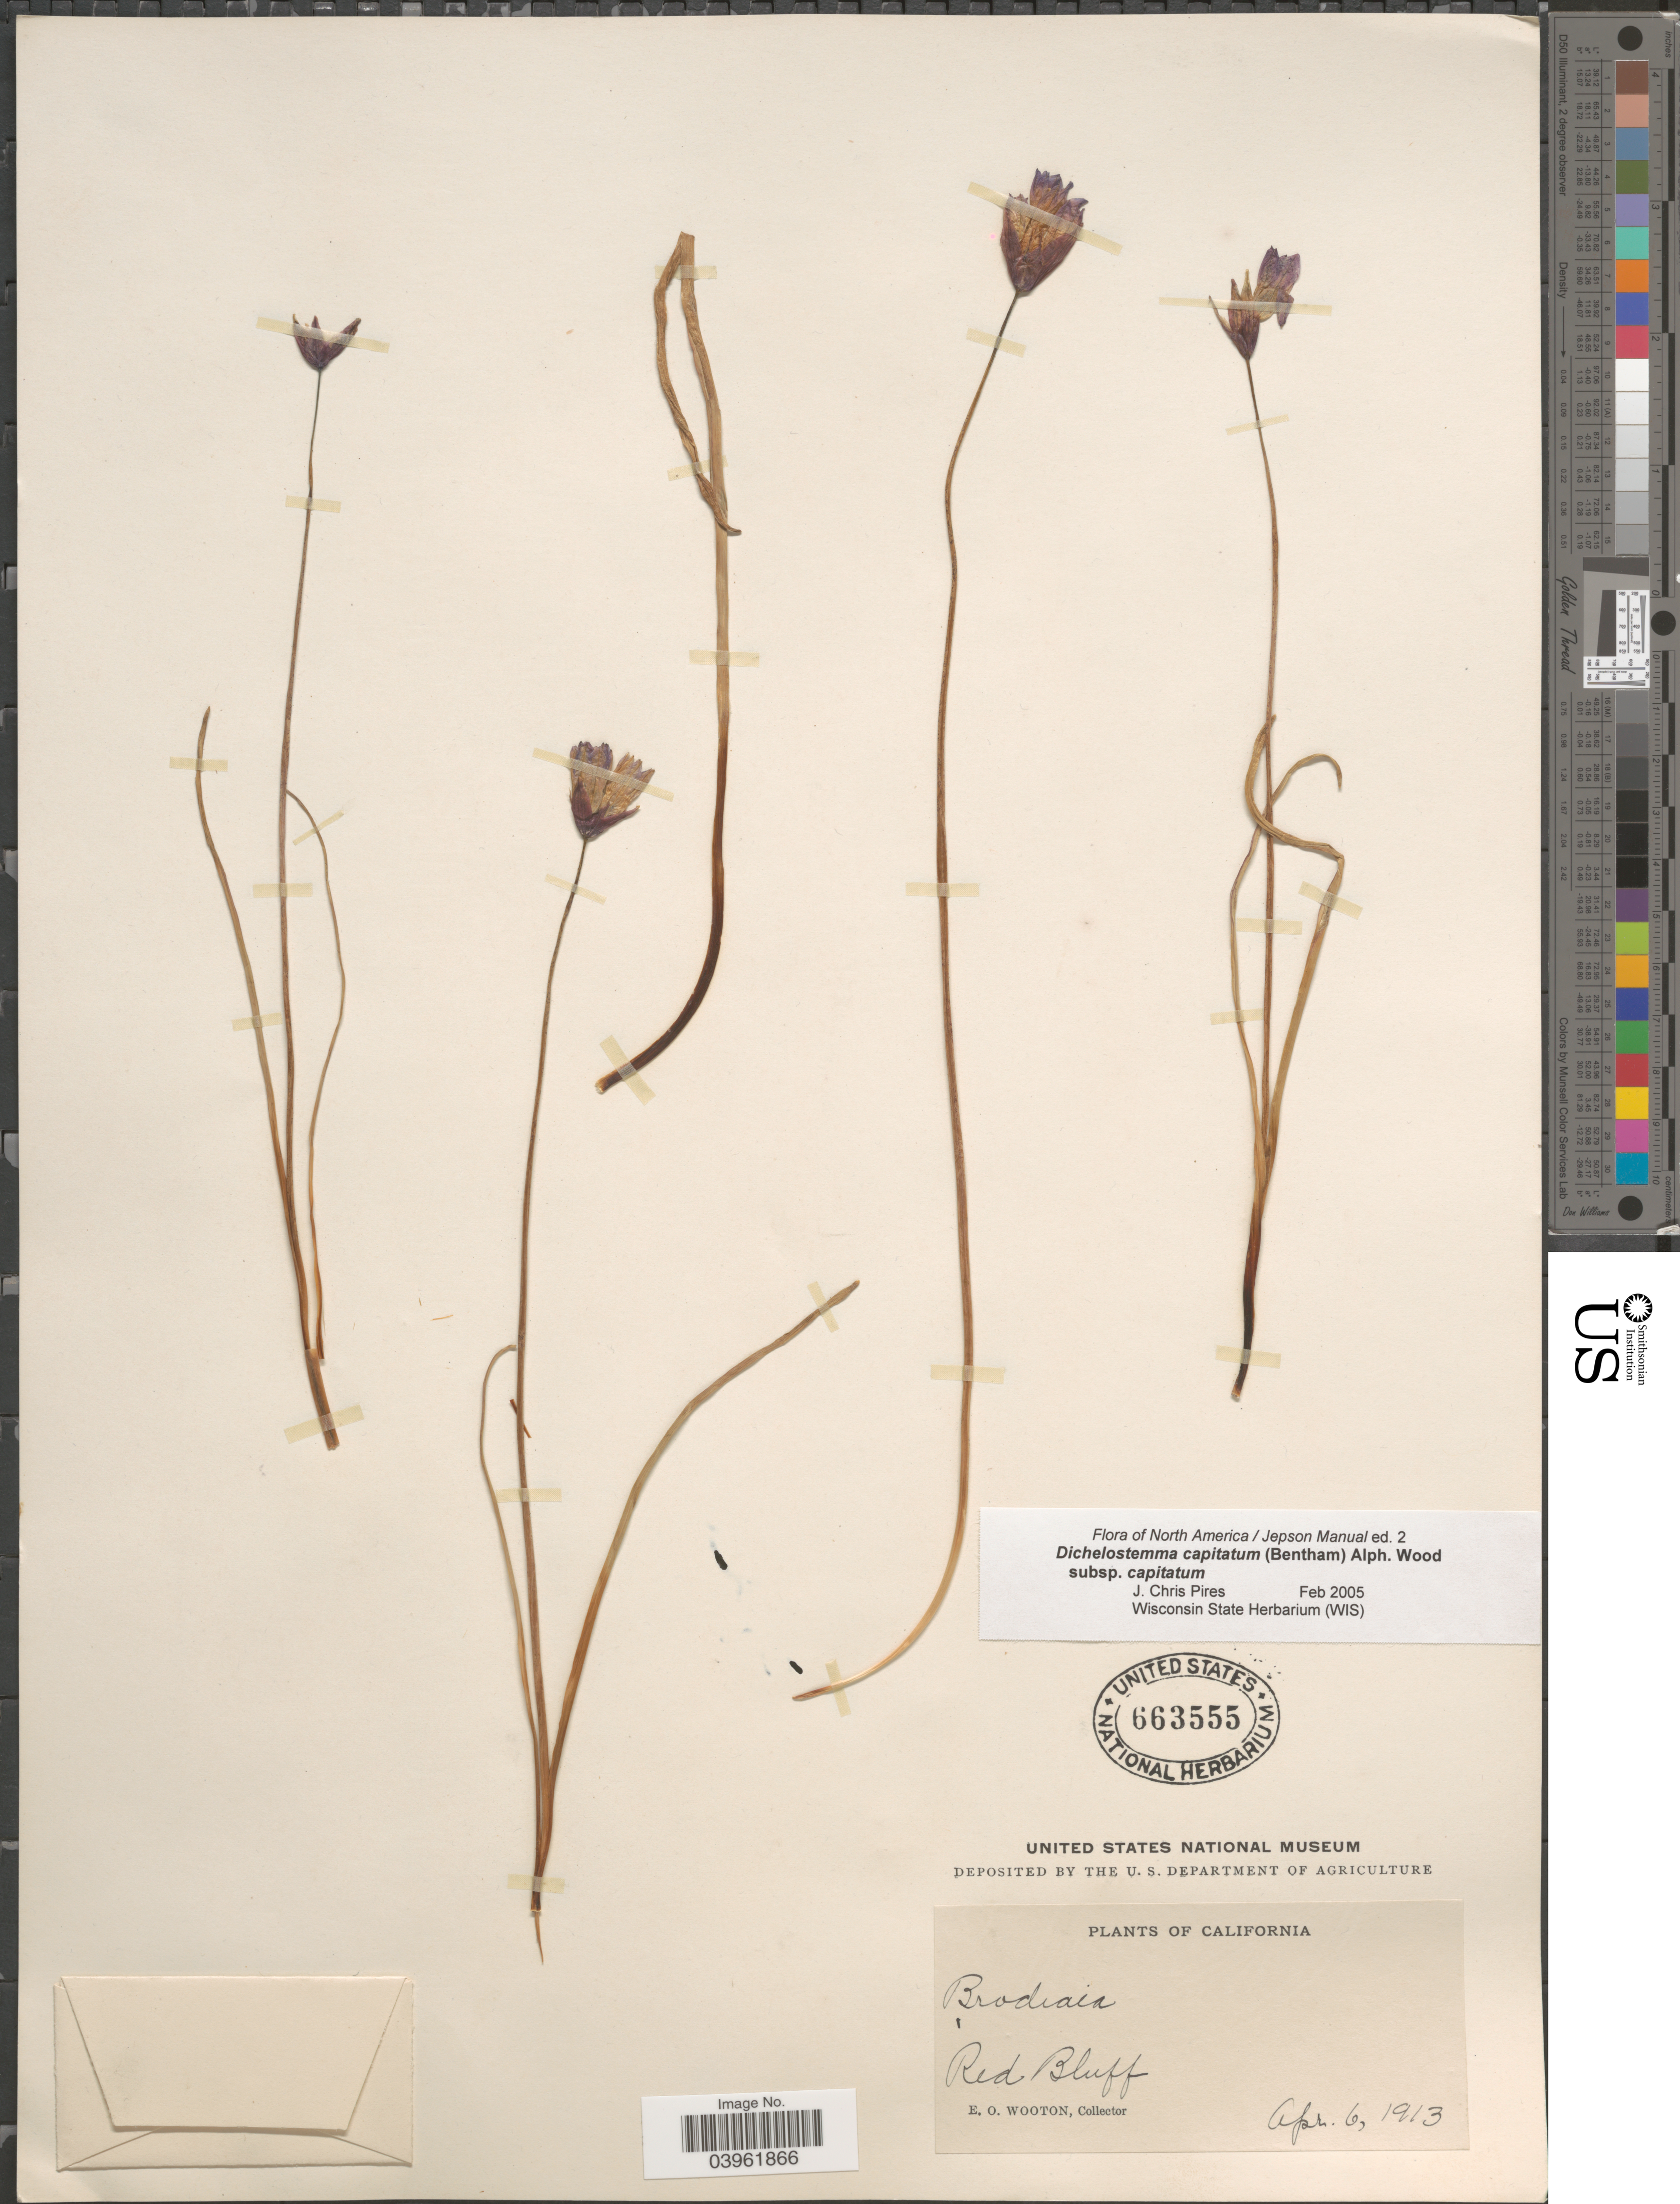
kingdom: Plantae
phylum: Tracheophyta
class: Liliopsida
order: Asparagales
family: Asparagaceae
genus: Dichelostemma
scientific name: Dichelostemma capitatum subsp. capitatum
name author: (Benth.) Alph. Wood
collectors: E. O. Wooton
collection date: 1913-04-06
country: United States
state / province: California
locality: Red Bluff.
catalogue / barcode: US 663555